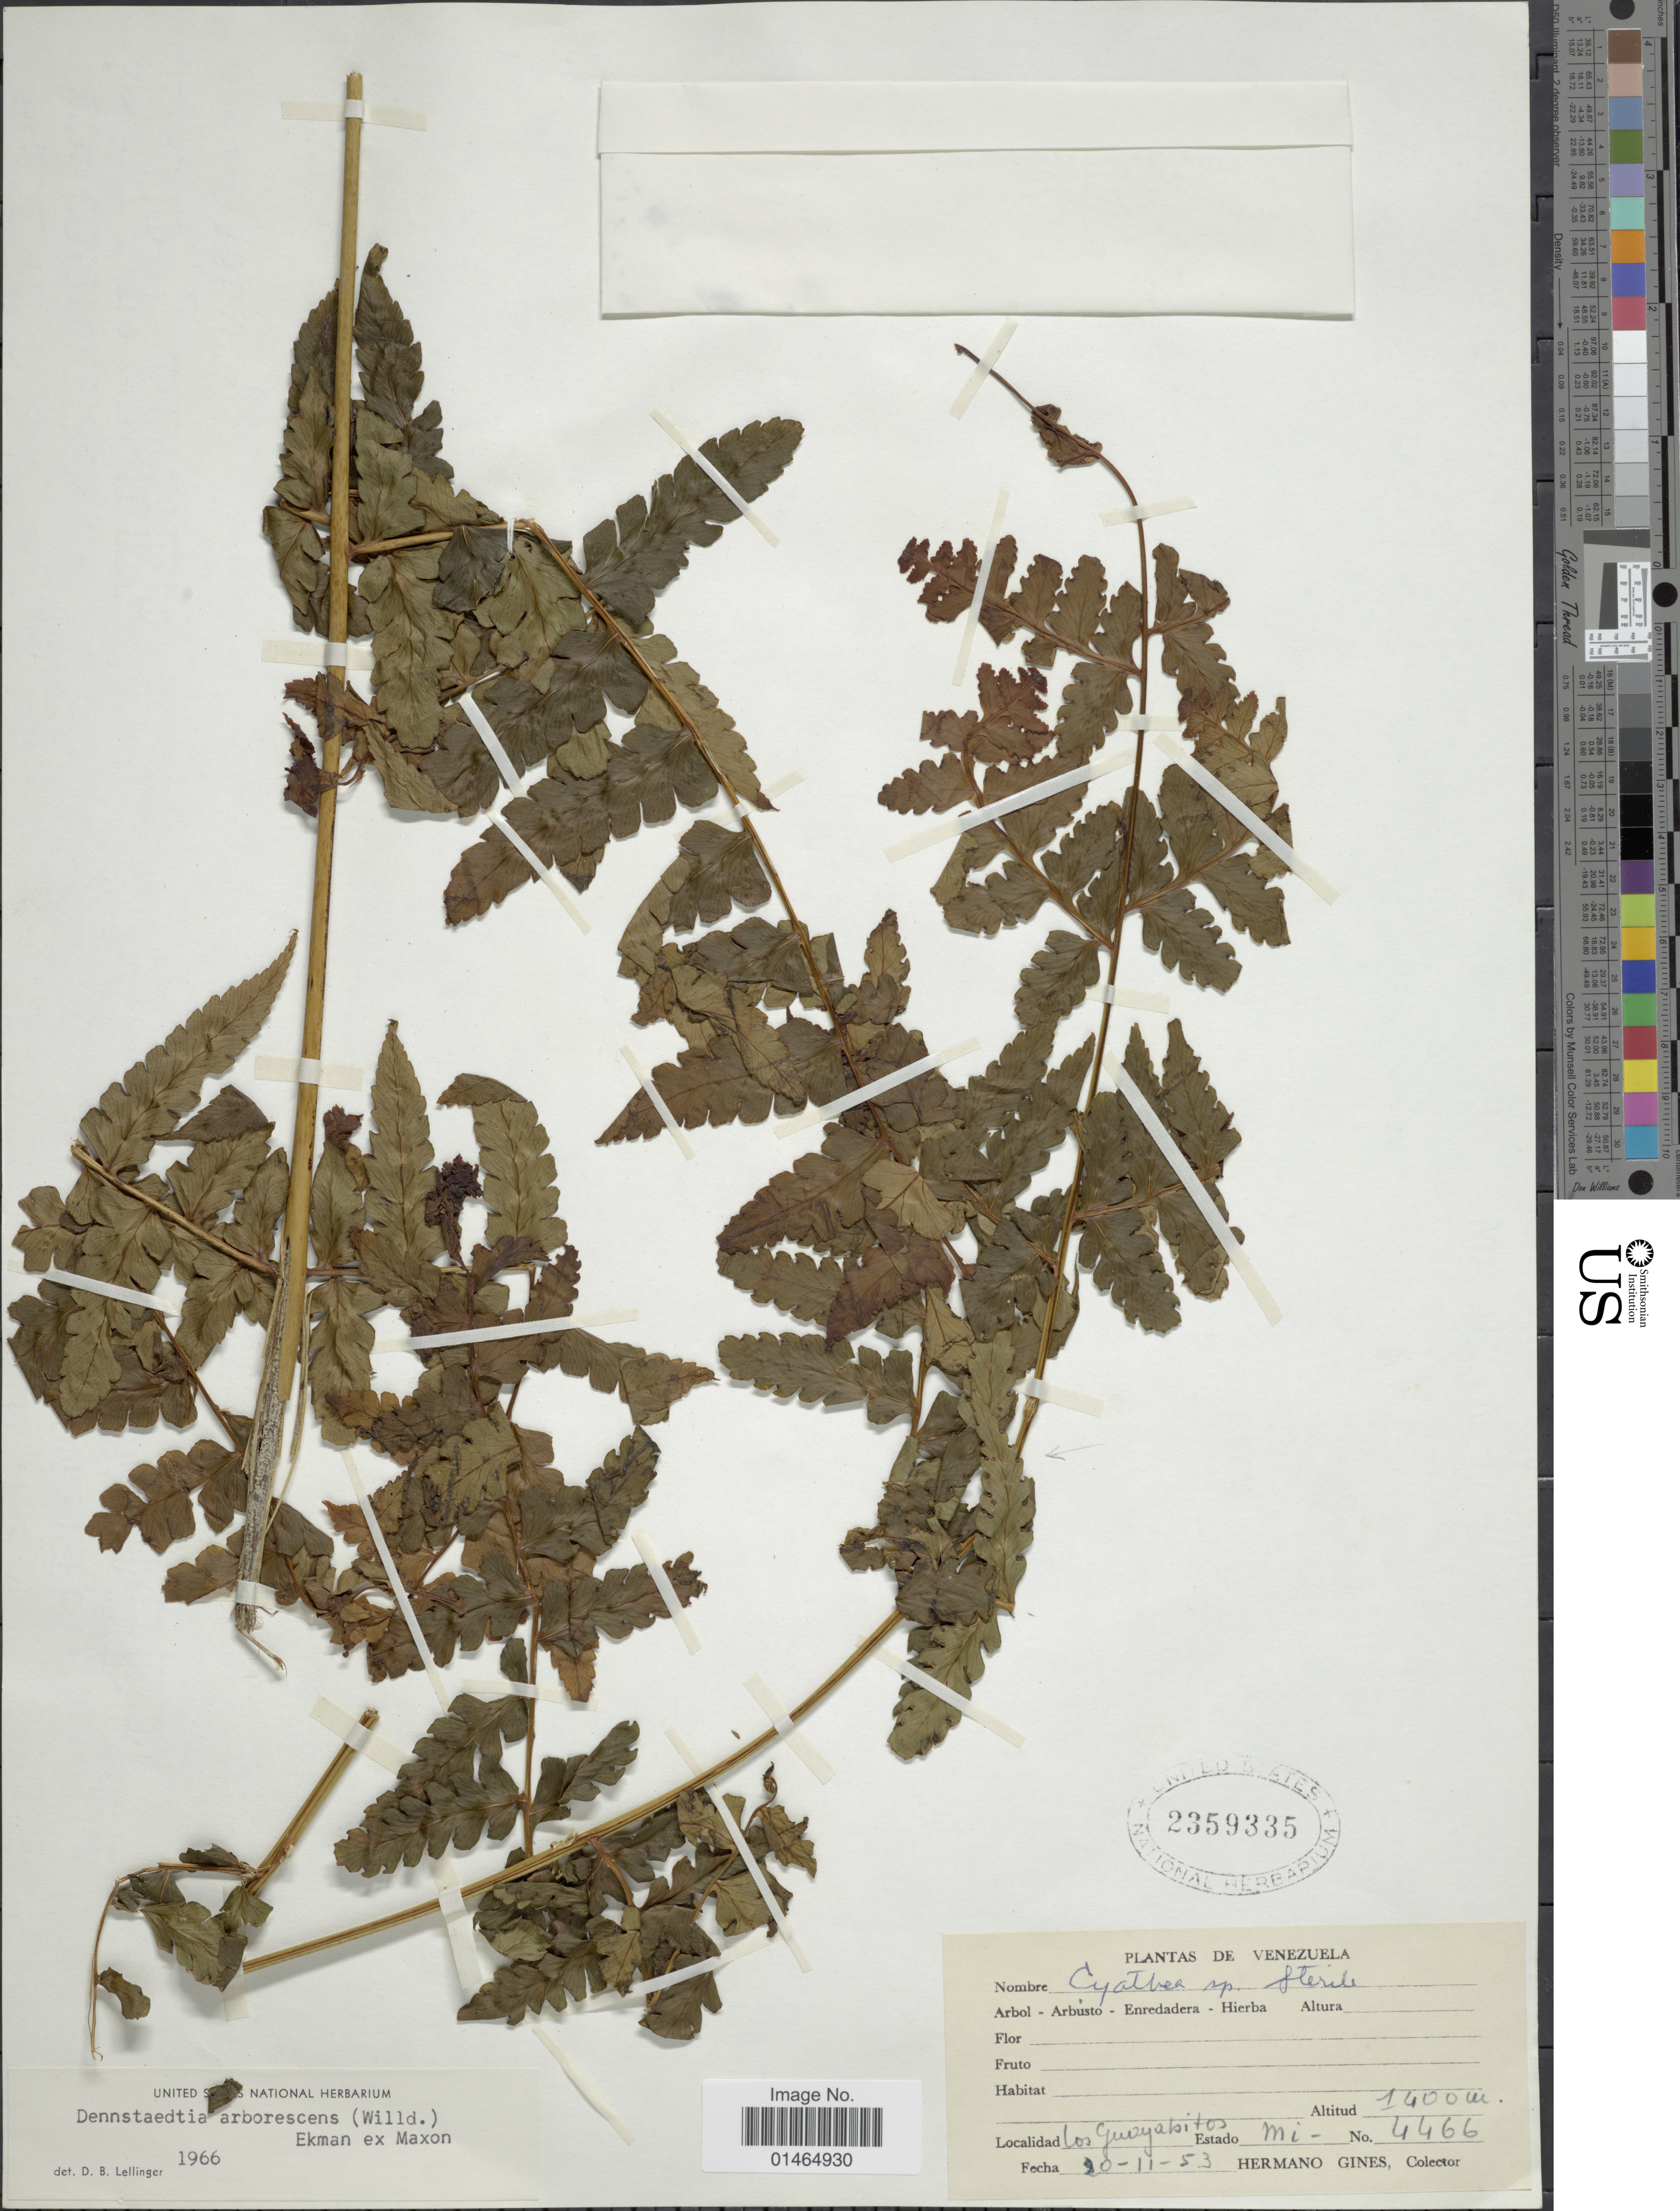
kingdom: Plantae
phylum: Tracheophyta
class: Polypodiopsida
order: Polypodiales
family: Dennstaedtiaceae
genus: Dennstaedtia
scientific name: Dennstaedtia obtusifolia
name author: (Willd.) T. Moore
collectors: Bro. Gines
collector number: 4466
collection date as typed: Transcribed d/m/y: 20/11/53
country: Venezuela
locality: Los Guayabitos, Estado Mi-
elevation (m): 1400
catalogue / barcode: US 2359335